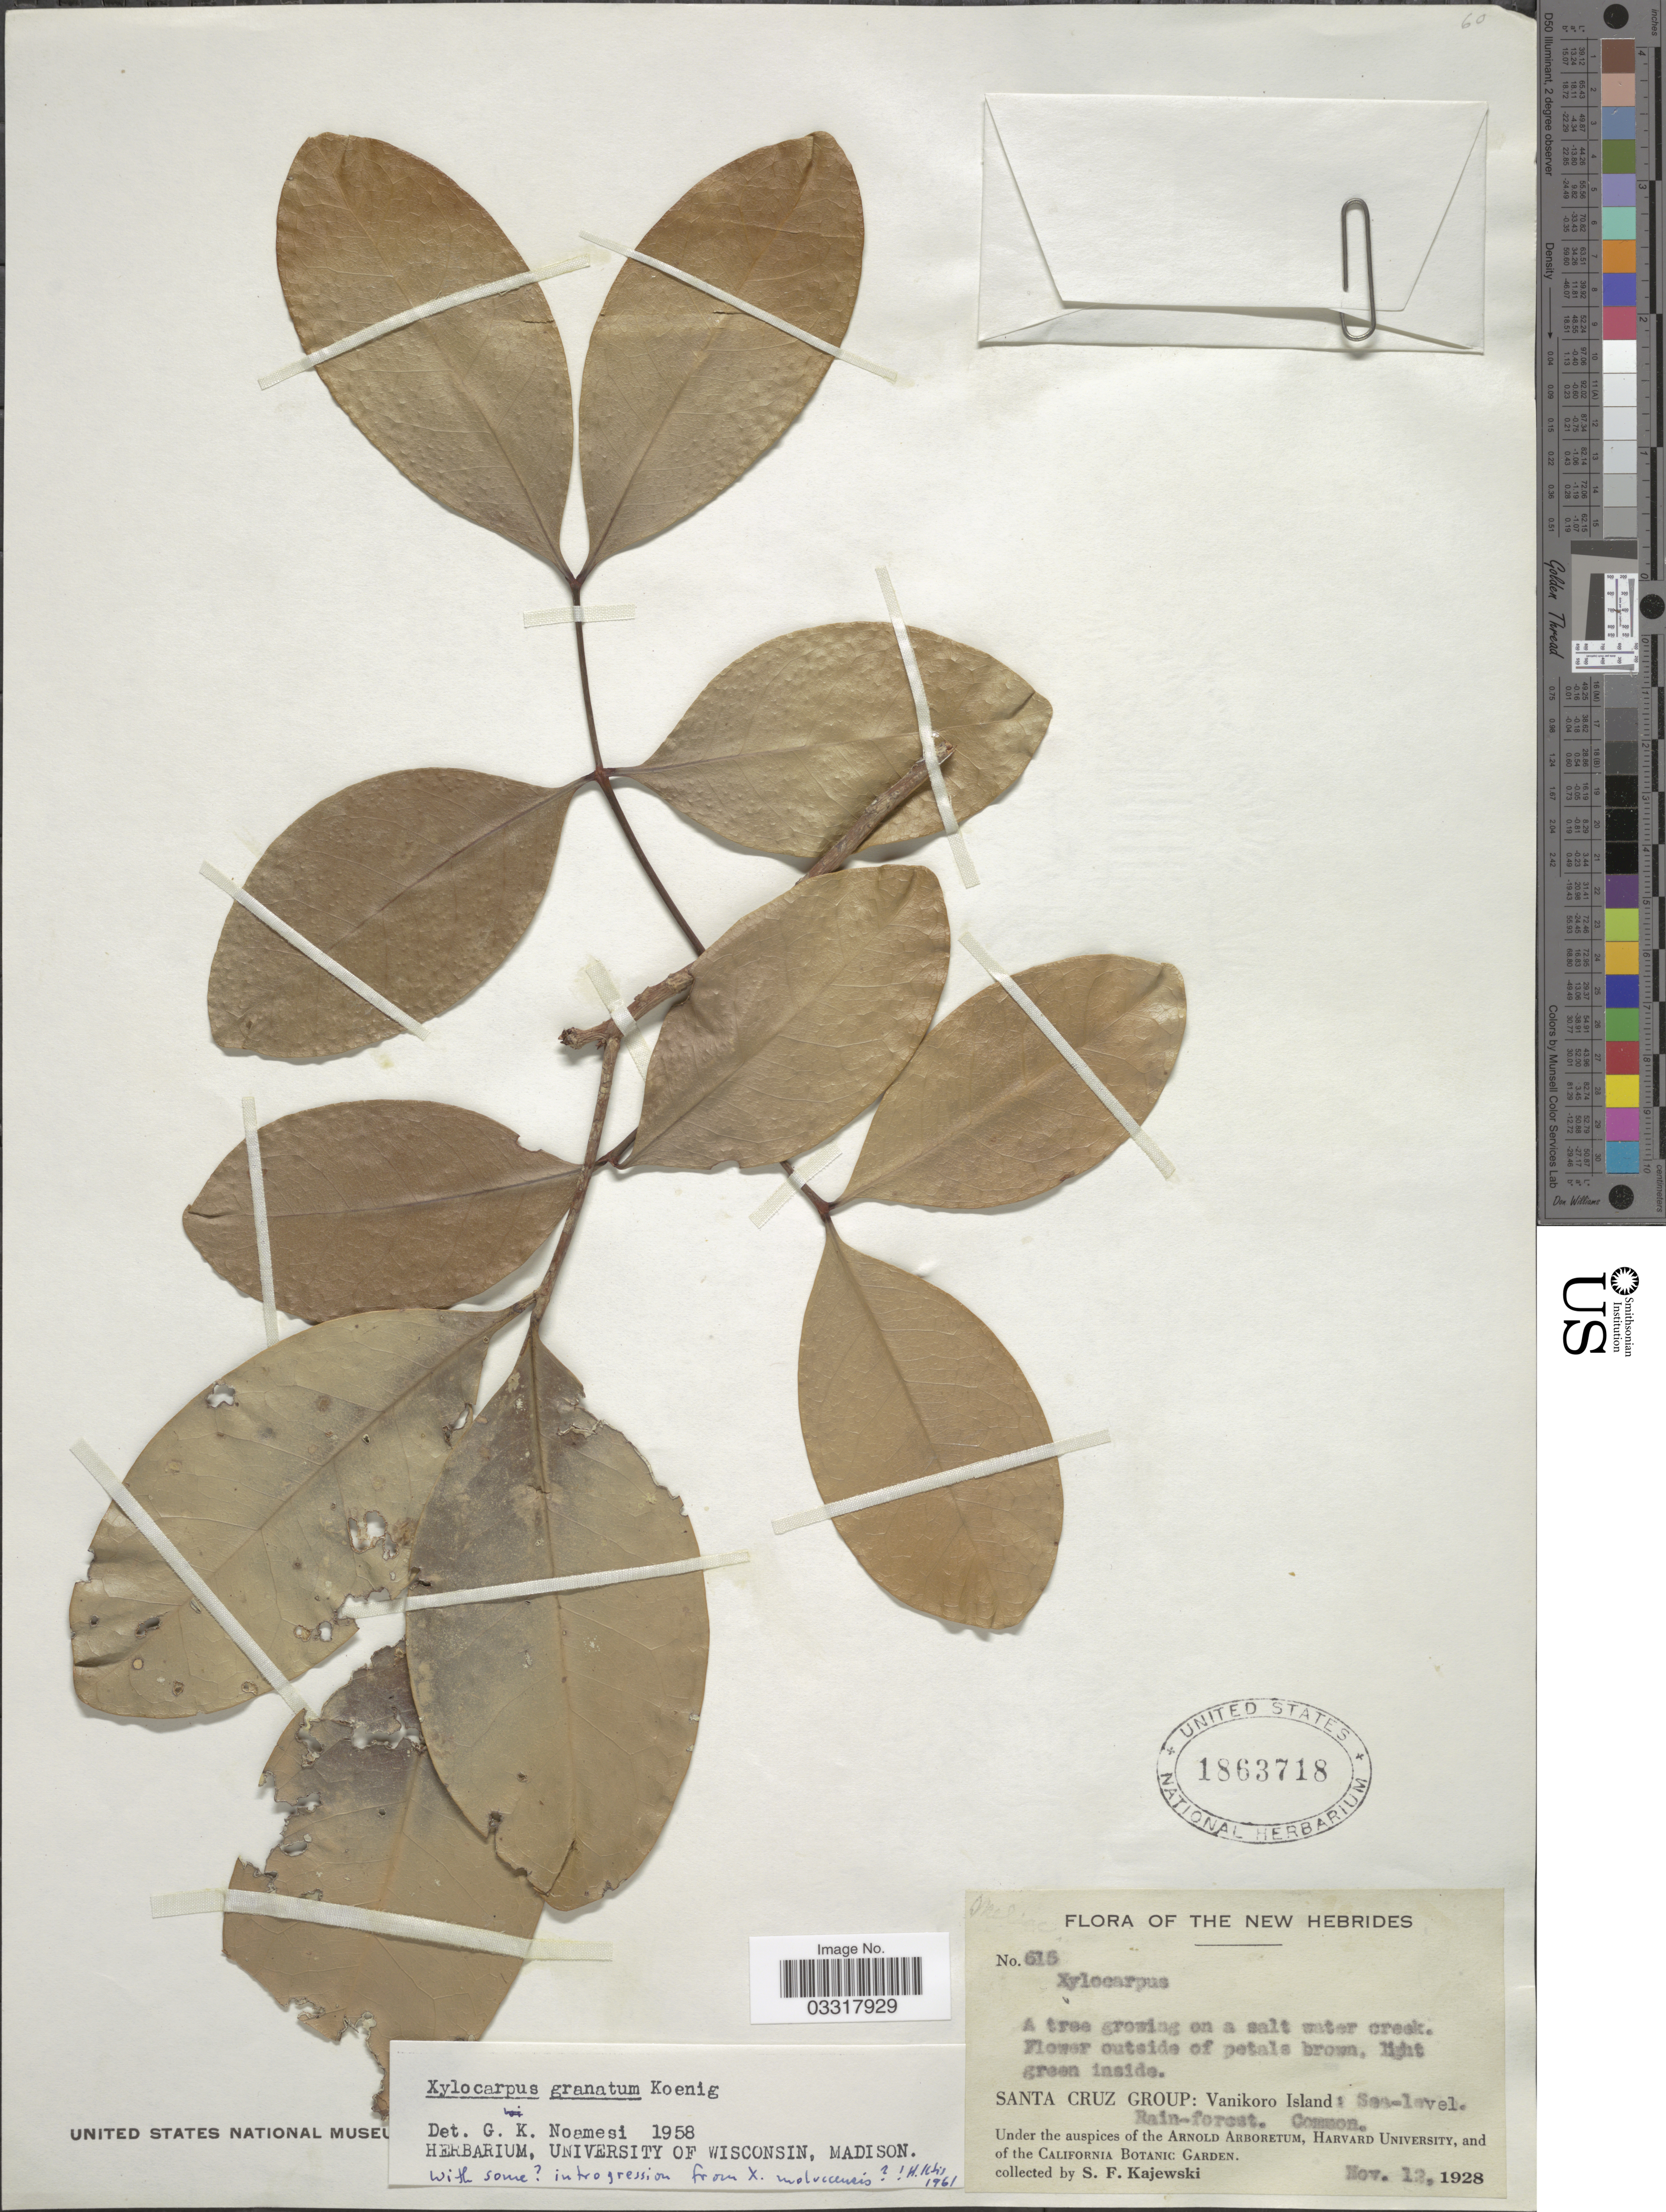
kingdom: Plantae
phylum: Tracheophyta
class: Magnoliopsida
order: Sapindales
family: Meliaceae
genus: Xylocarpus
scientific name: Xylocarpus granatum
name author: J. Koenig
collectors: S. Kajewski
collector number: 615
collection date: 1928-11-12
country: Vanuatu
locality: The New Hebrides. Santa Cruz Group: Vanikoro Island.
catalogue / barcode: US 1863718